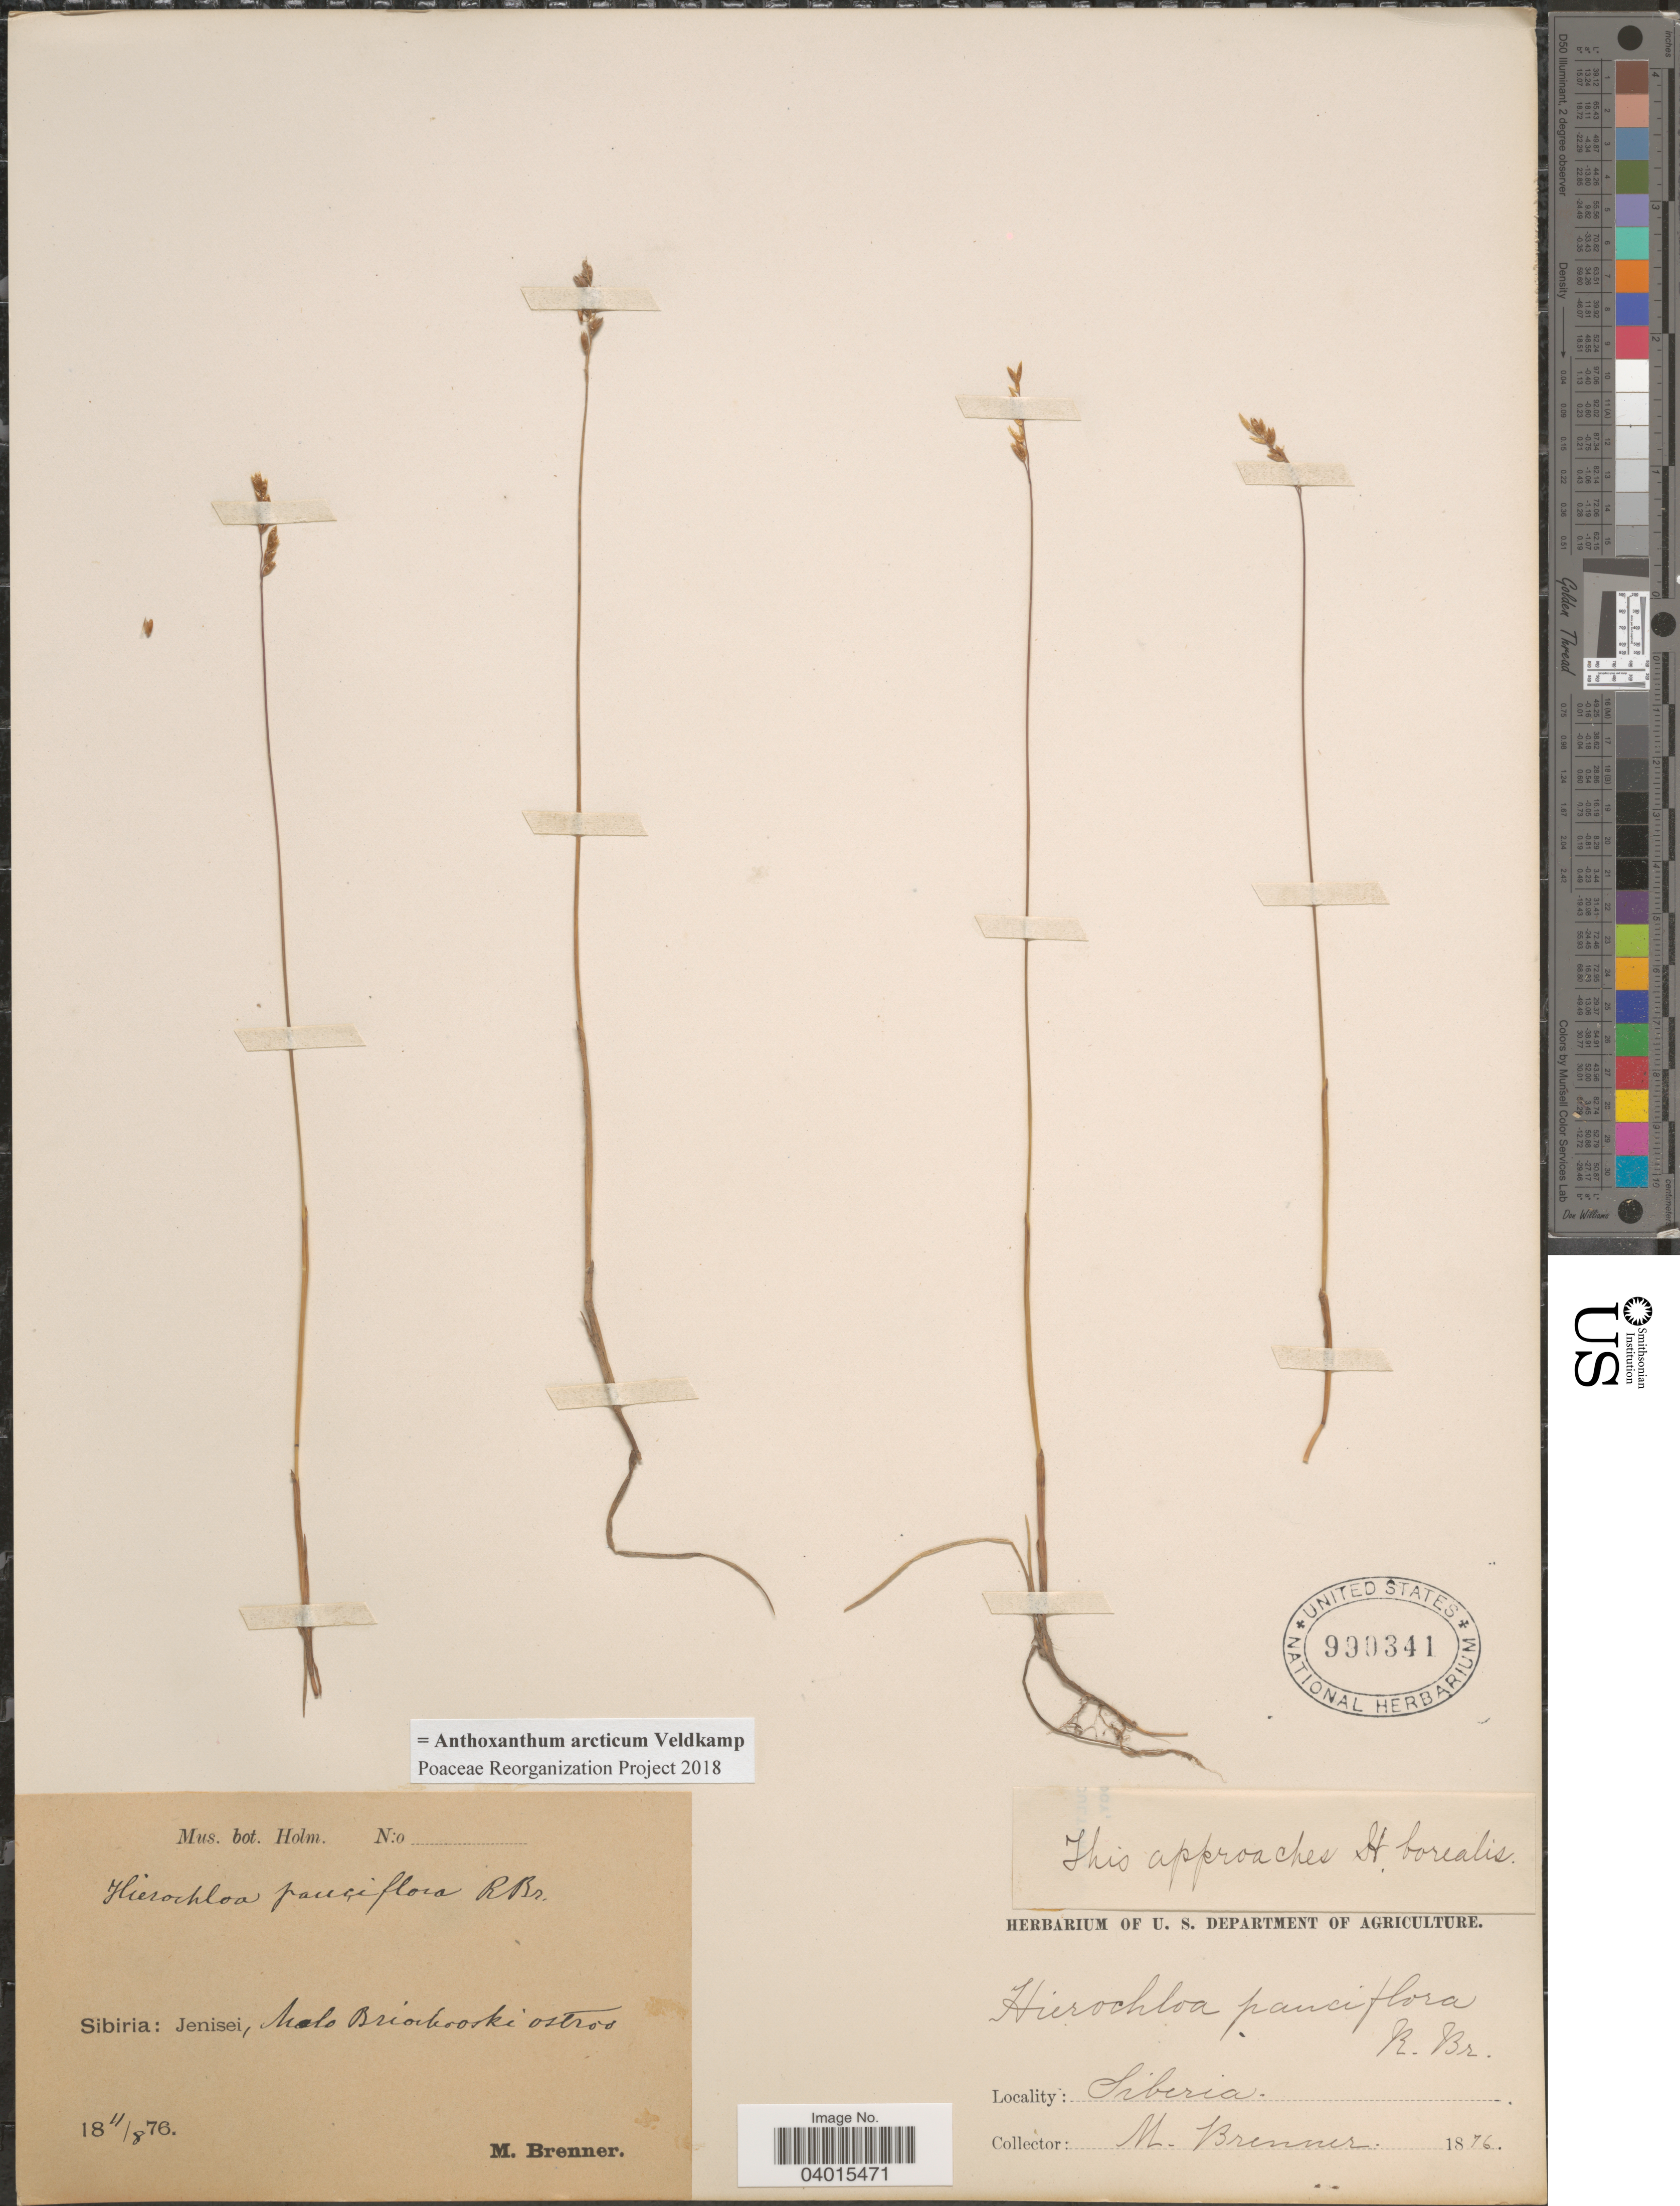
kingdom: Plantae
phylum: Tracheophyta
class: Liliopsida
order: Poales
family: Poaceae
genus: Anthoxanthum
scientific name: Anthoxanthum arcticum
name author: Veldkamp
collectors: M. Brenner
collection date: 1876-08-11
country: Russian Federation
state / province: Krasnoyarsk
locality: Sibiria: Jenisei, Malo Briockovski ostrov. (Brekhovskiye Islands).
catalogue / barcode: US 990341